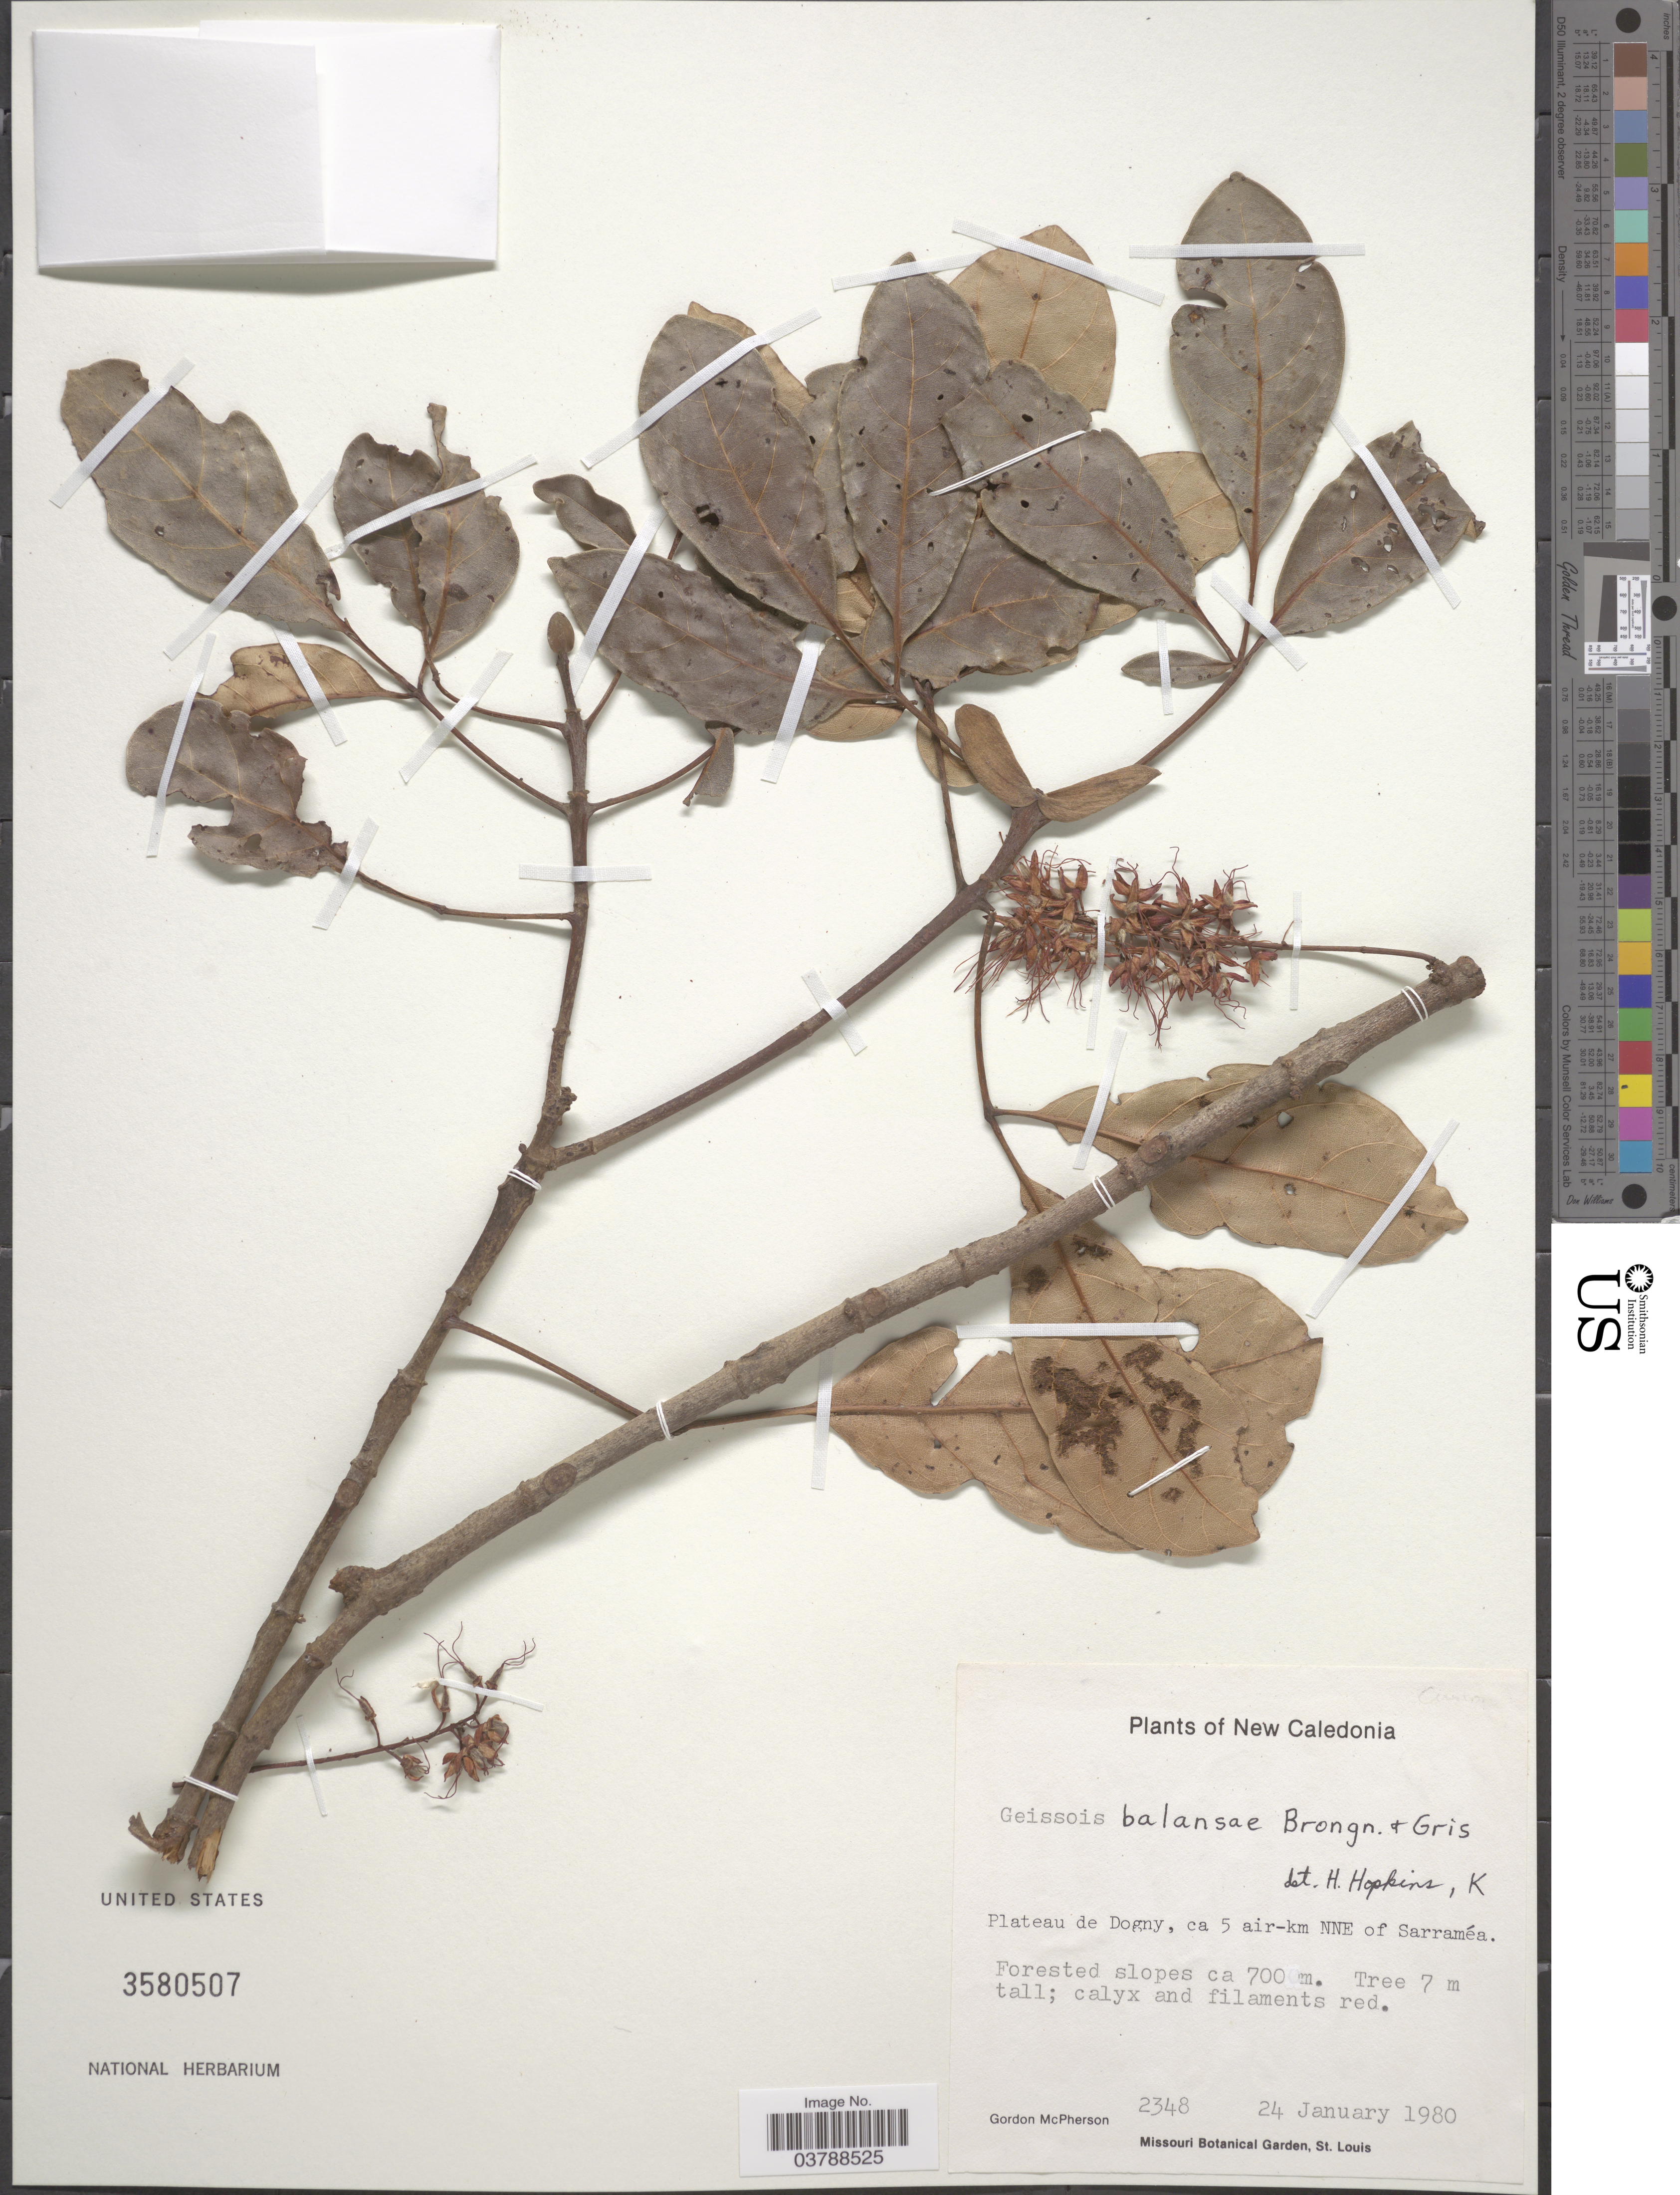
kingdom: Plantae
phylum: Tracheophyta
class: Magnoliopsida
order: Oxalidales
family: Cunoniaceae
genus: Geissois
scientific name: Geissois balansae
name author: Brongn. & Gris ex Guillaumin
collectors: G. D. McPherson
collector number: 2348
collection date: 1980-01-24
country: New Caledonia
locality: Plateau de Dogny, ca. 5 air-km NNE of Sarraméa. Forested slopes.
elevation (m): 700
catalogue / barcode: US 3580507